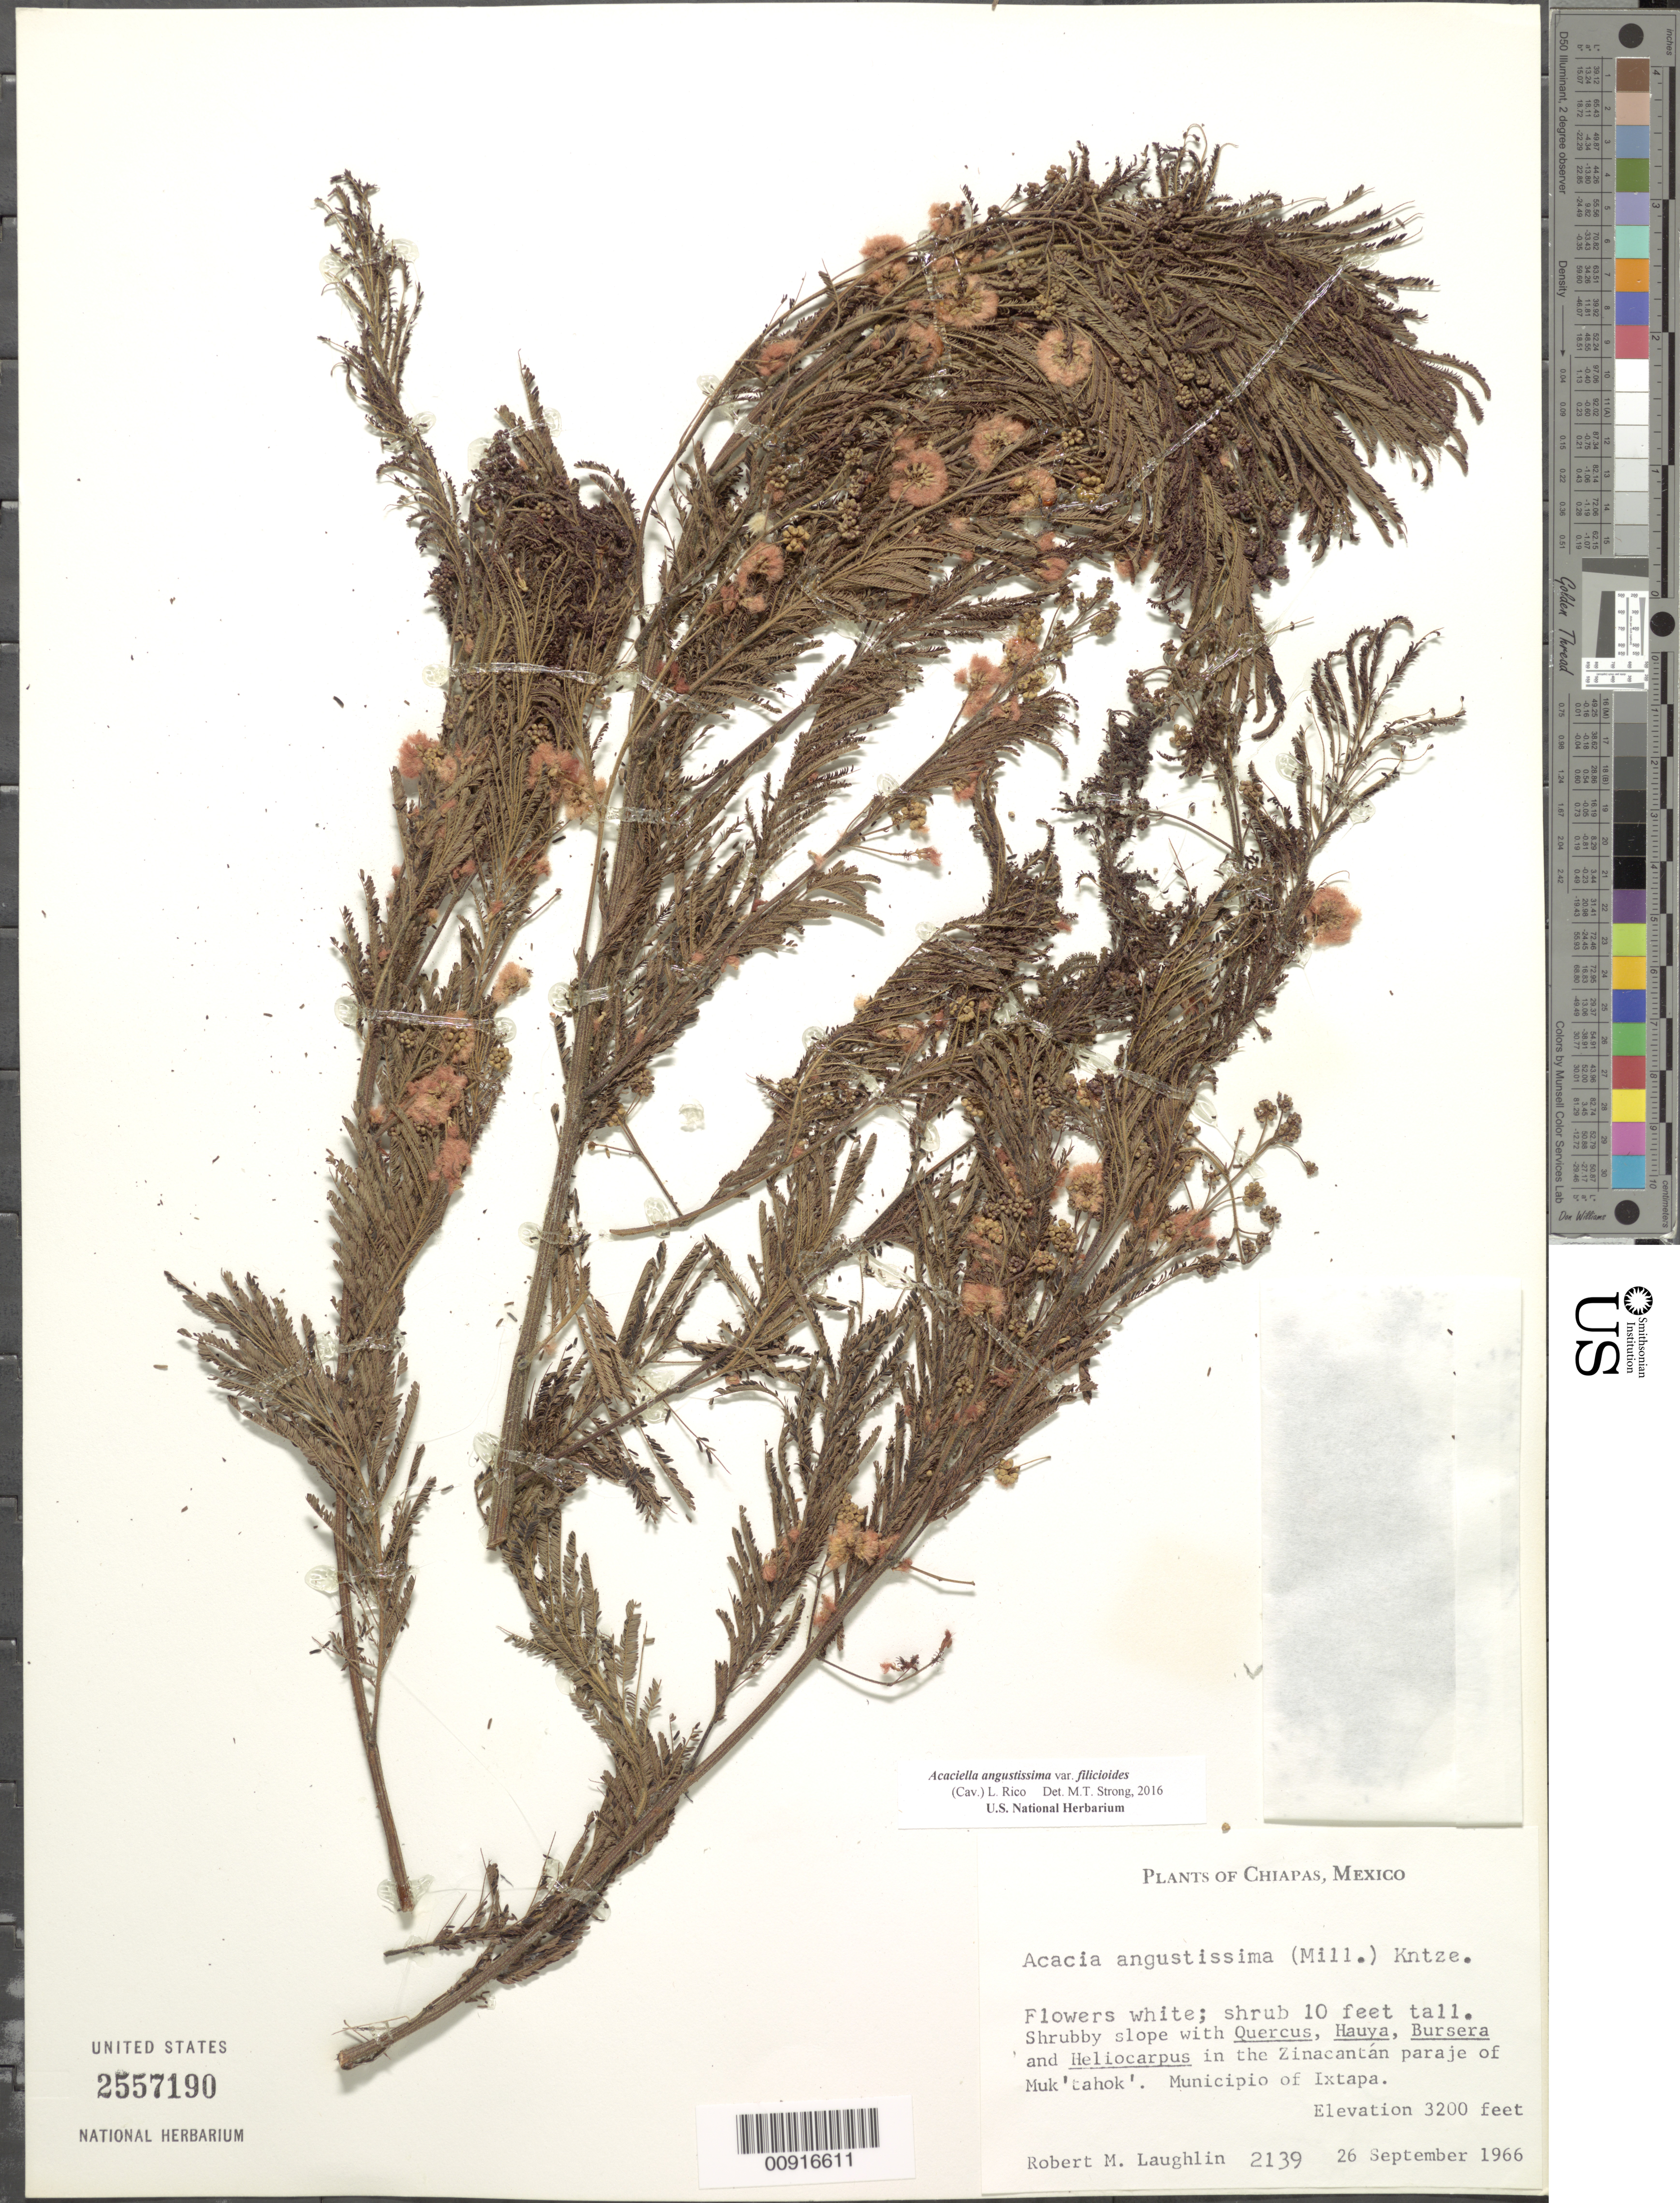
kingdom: Plantae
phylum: Tracheophyta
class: Magnoliopsida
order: Fabales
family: Fabaceae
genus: Acaciella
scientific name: Acaciella angustissima var. filicioides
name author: (Cav.) L. Rico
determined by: Strong, M. T., (US), Smithsonian Institution - National Museum of Natural History (UNITED STATES)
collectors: R. M. Laughlin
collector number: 2139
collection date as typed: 26 Sep 1966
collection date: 1966-09-26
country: Mexico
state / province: Chiapas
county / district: Ixtapa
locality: In the Zinacantán paraje of Muk'tahok'. Municipio of Ixtapa, Chiapas.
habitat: Shrubby slope with Quercus, Hauya, Bursera and Heliocarpus.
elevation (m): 975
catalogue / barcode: US 2557190